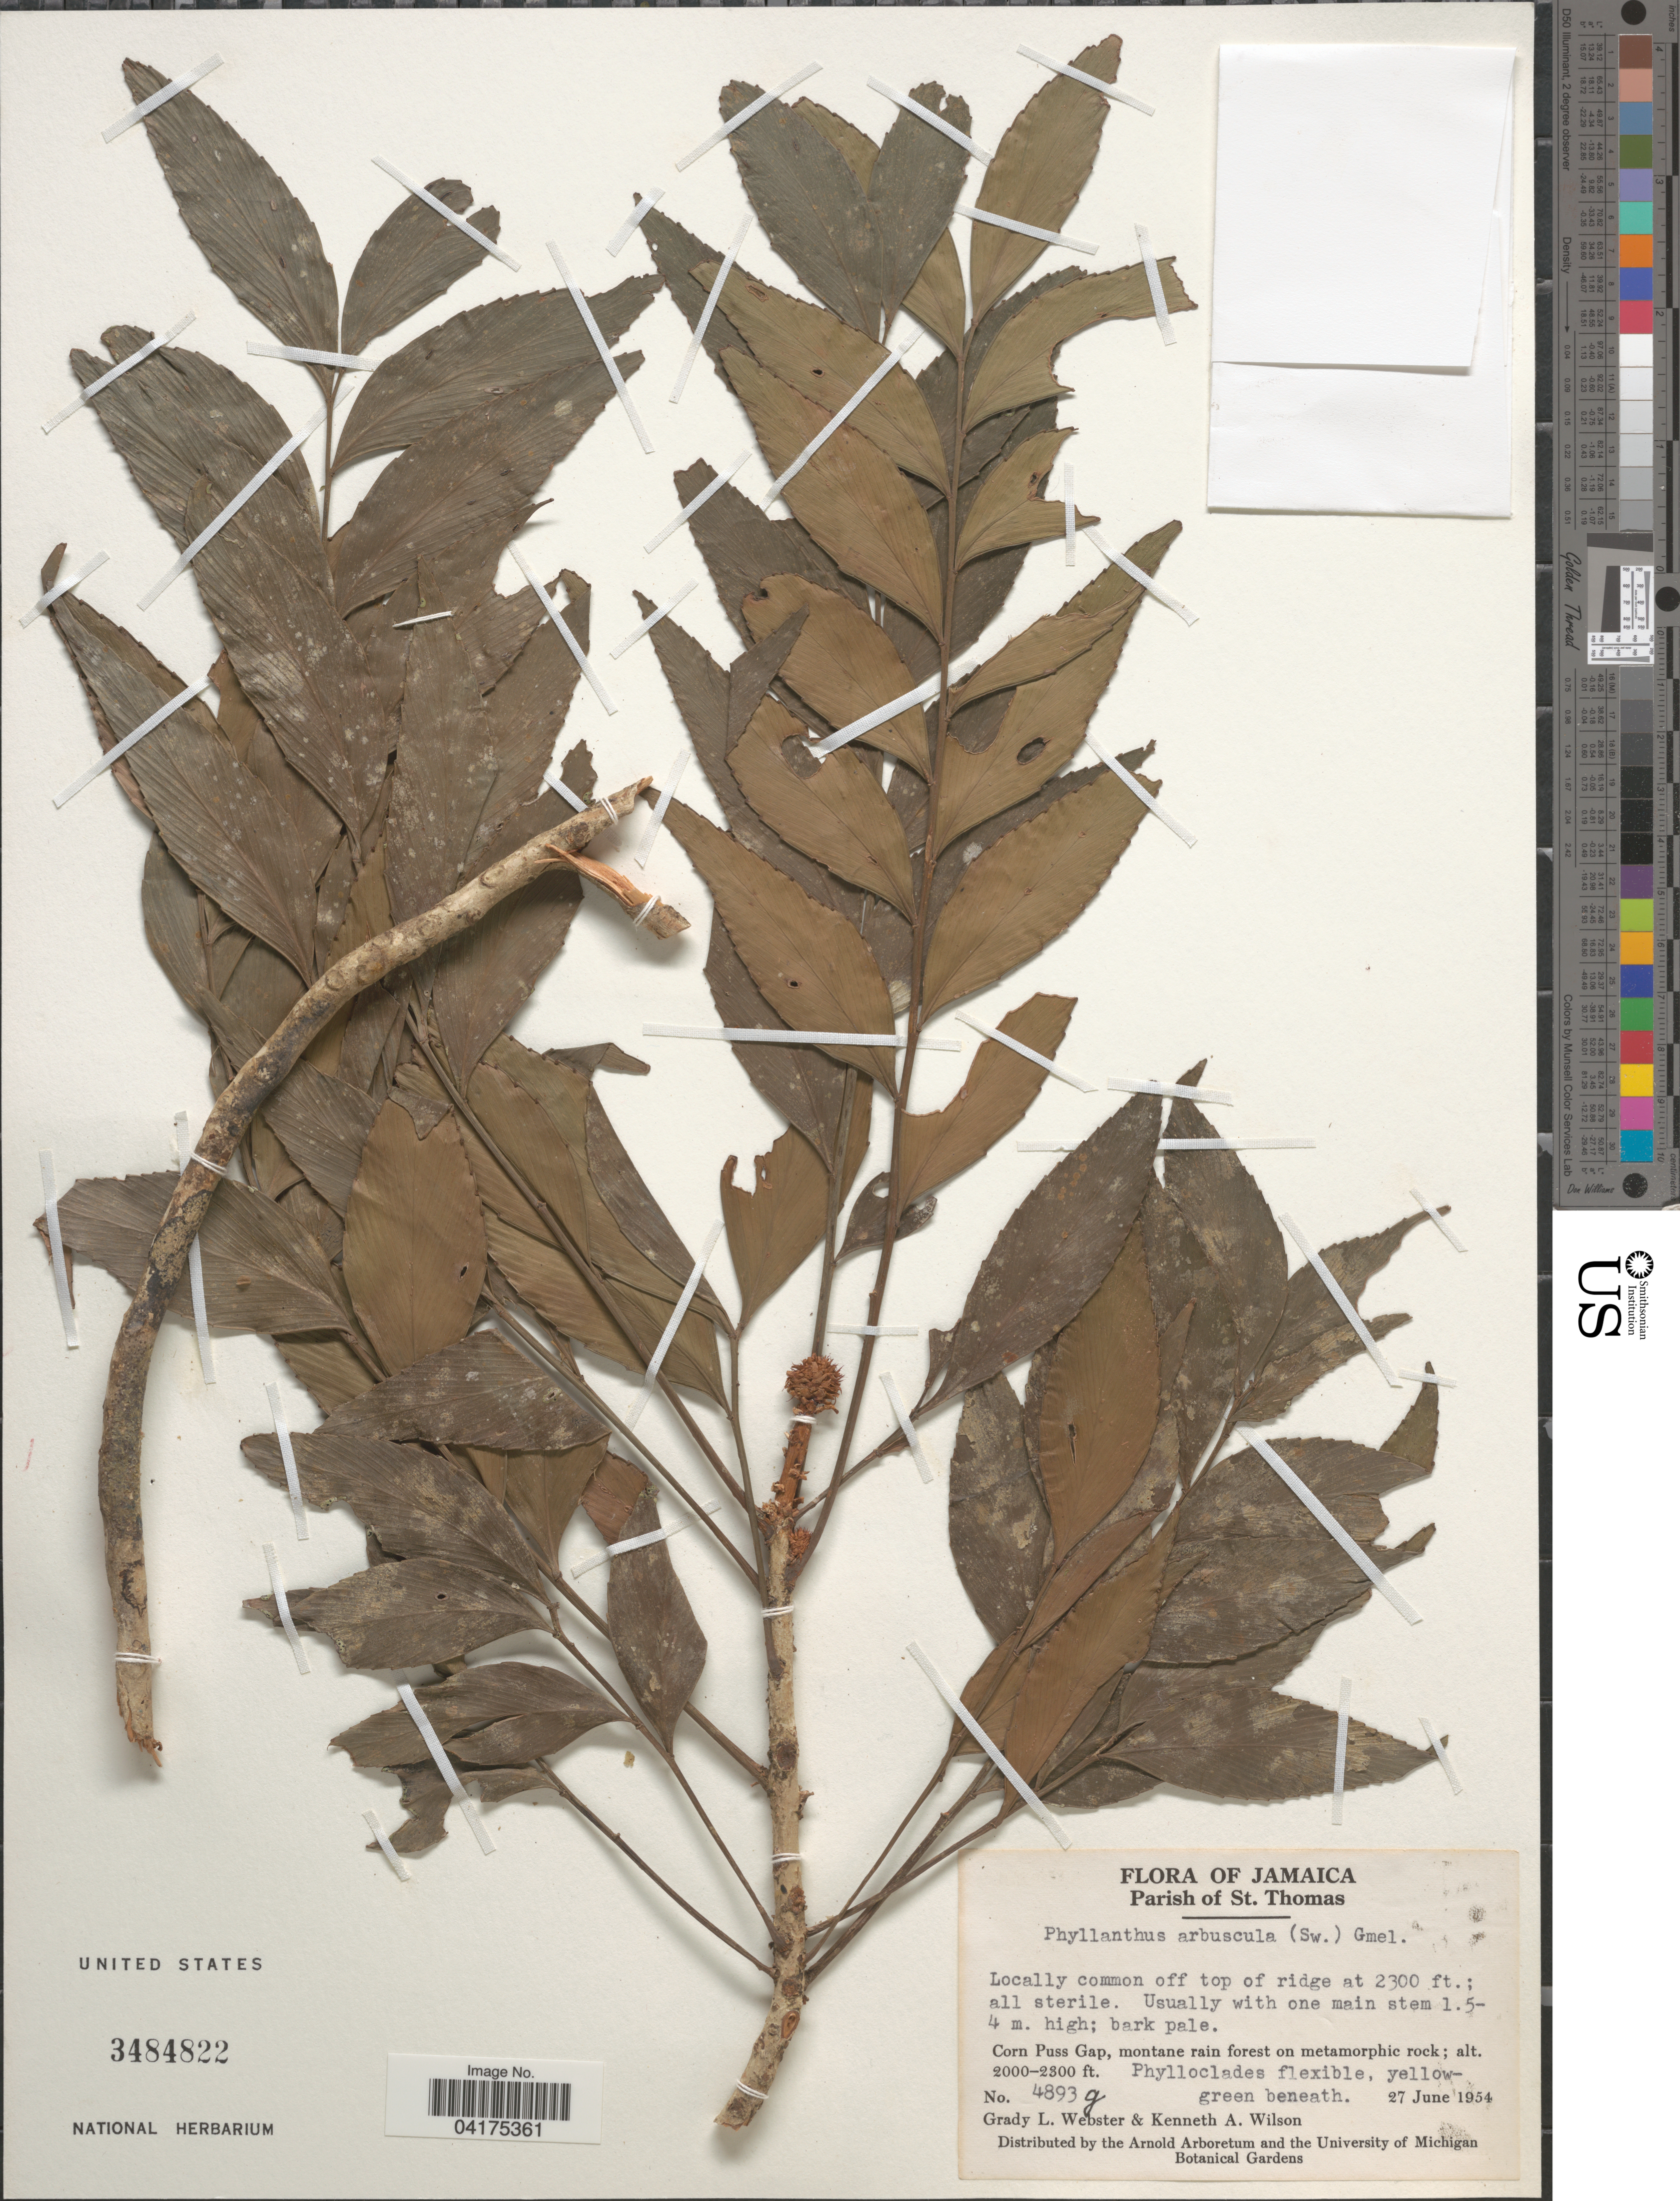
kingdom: Plantae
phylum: Tracheophyta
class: Magnoliopsida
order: Malpighiales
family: Phyllanthaceae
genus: Phyllanthus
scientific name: Phyllanthus arbuscula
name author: (Sw.) J.F. Gmel.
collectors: G. L. Webster & K. A. Wilson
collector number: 4893g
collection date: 1954-06-27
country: Jamaica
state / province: Saint Thomas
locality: Parish of St. Thomas. Corn Puss Gap, montane rain forest on metamorphic rock.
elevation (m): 610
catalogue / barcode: US 3484822